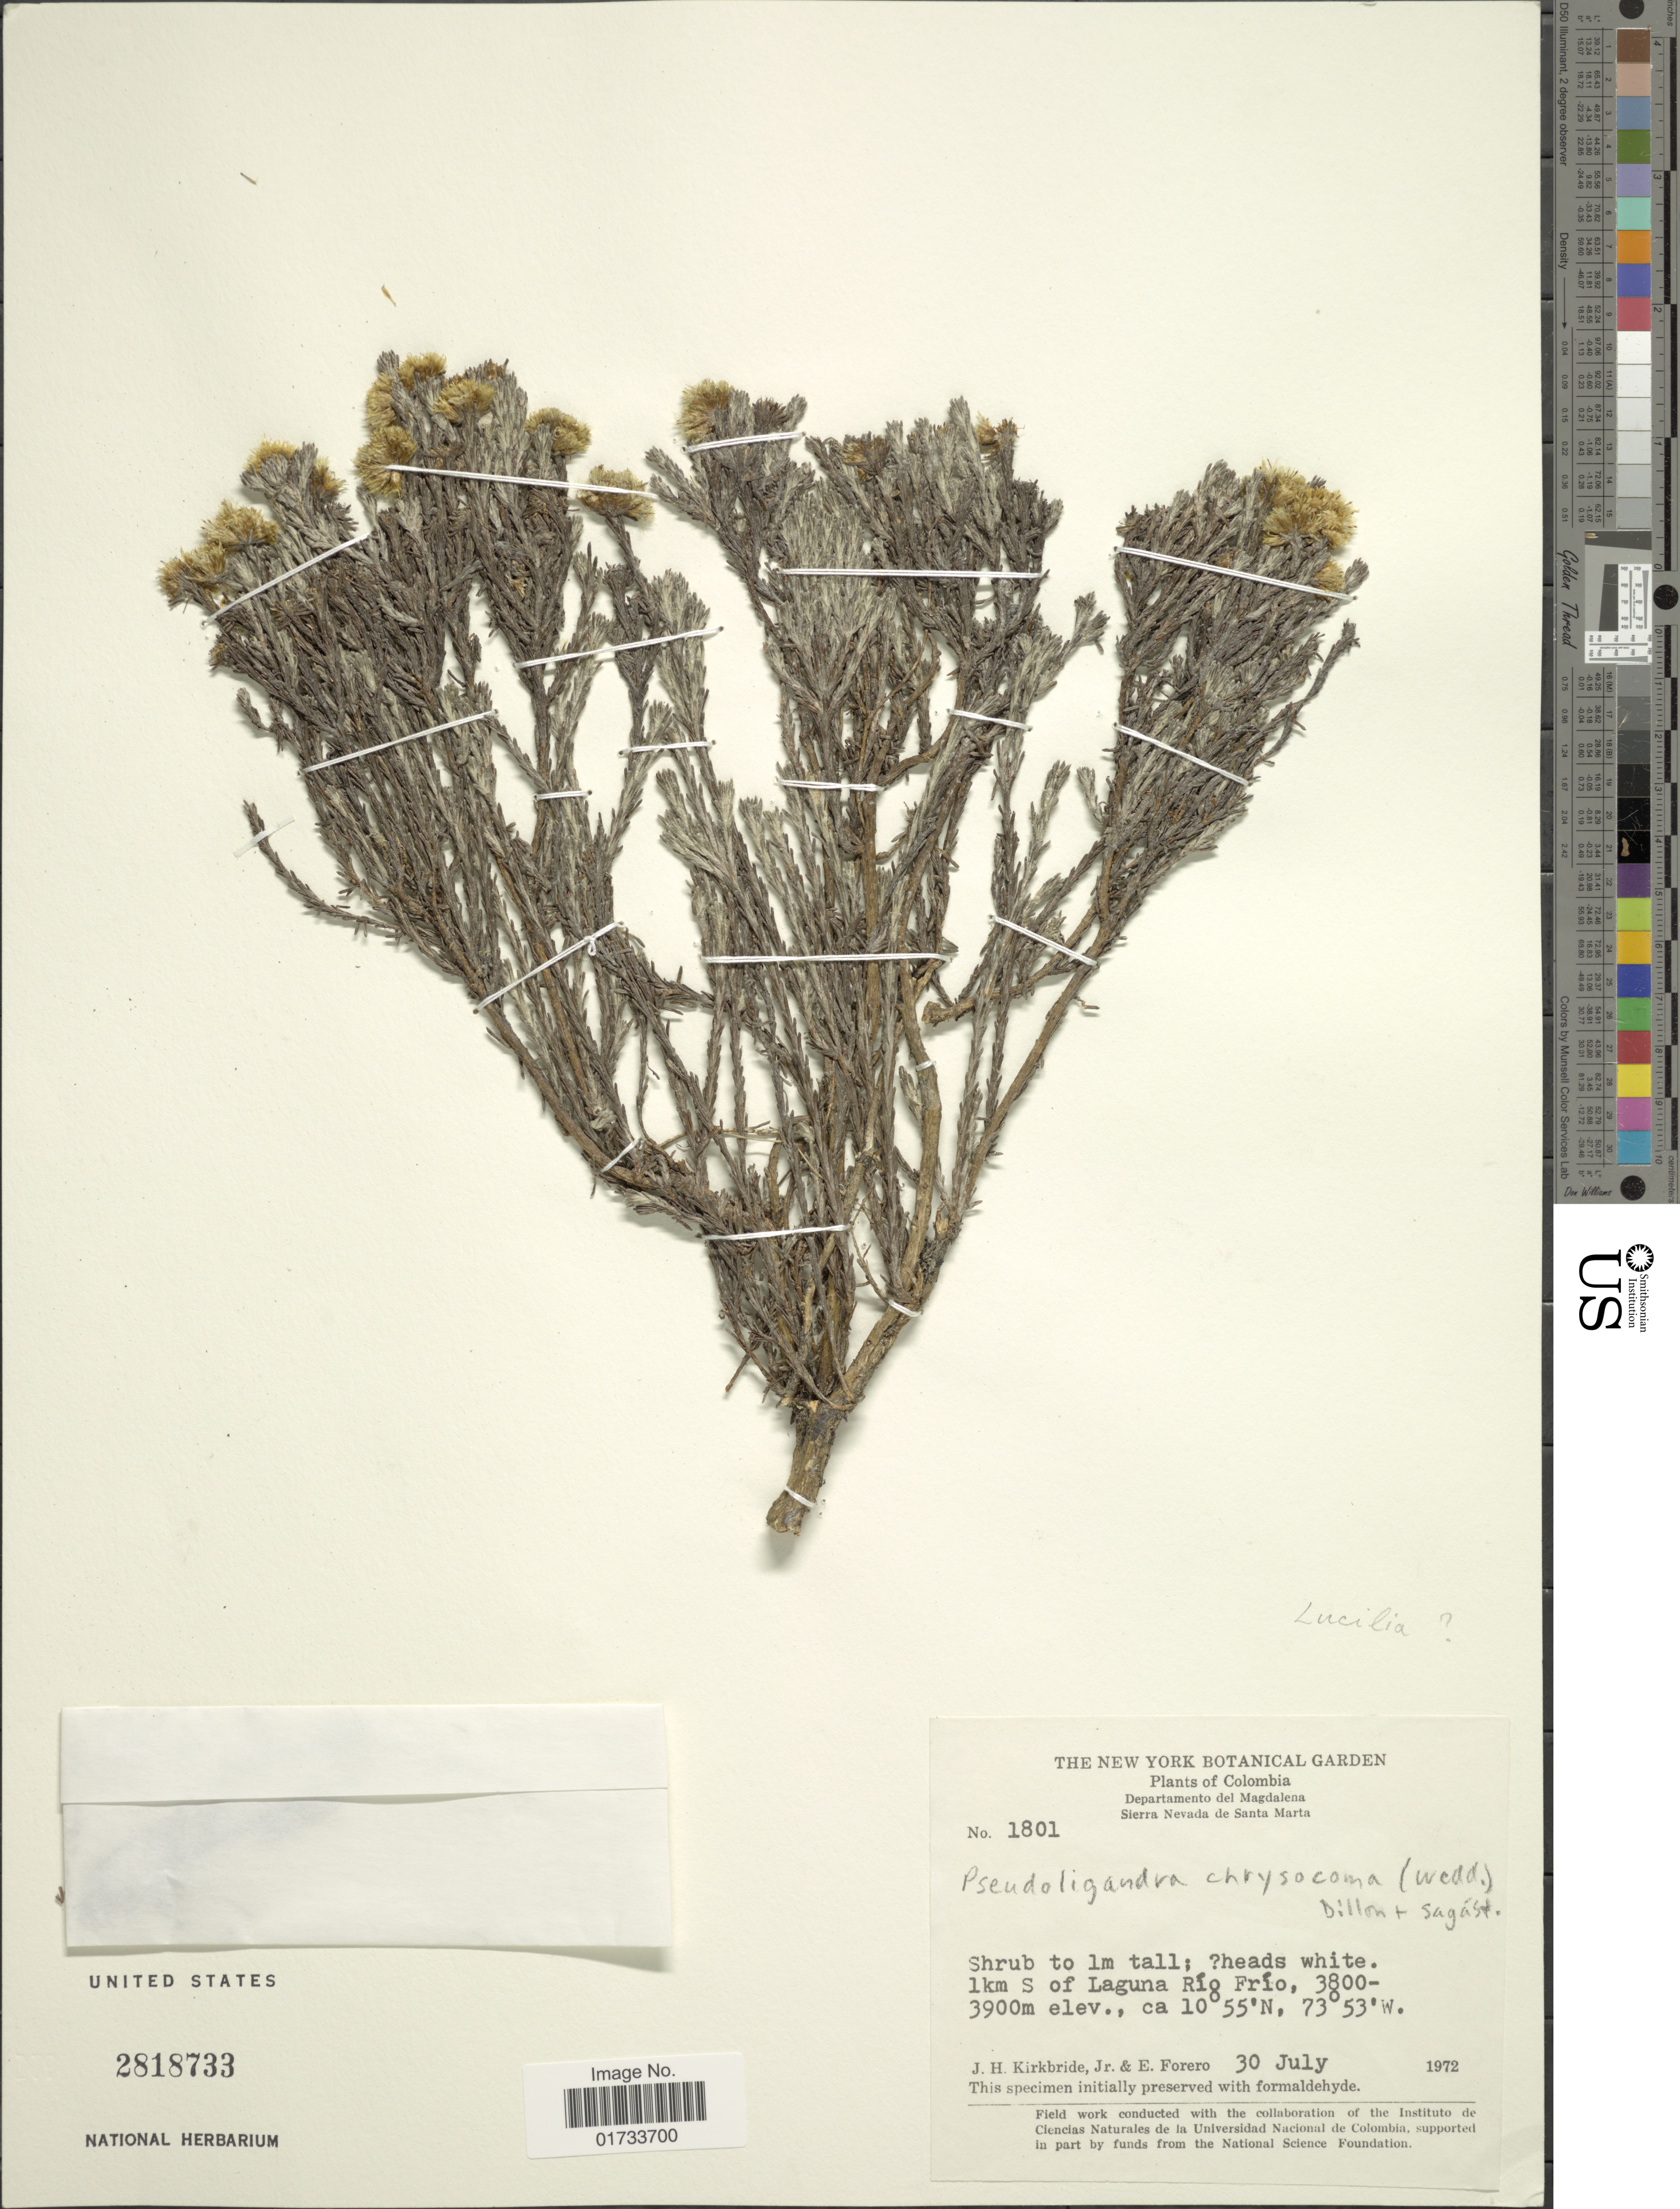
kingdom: Plantae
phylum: Tracheophyta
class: Magnoliopsida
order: Asterales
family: Asteraceae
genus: Chionolaena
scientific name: Chionolaena chrysocoma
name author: (Wedd.) S.E. Freire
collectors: J. H. Kirkbride & E. Forero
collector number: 1801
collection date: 1972-07-30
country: Colombia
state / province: Magdalena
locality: Sierra Nevada de Santa Maria, 1 km S of Laguna Río Frío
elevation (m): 3900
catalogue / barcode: US 2818733